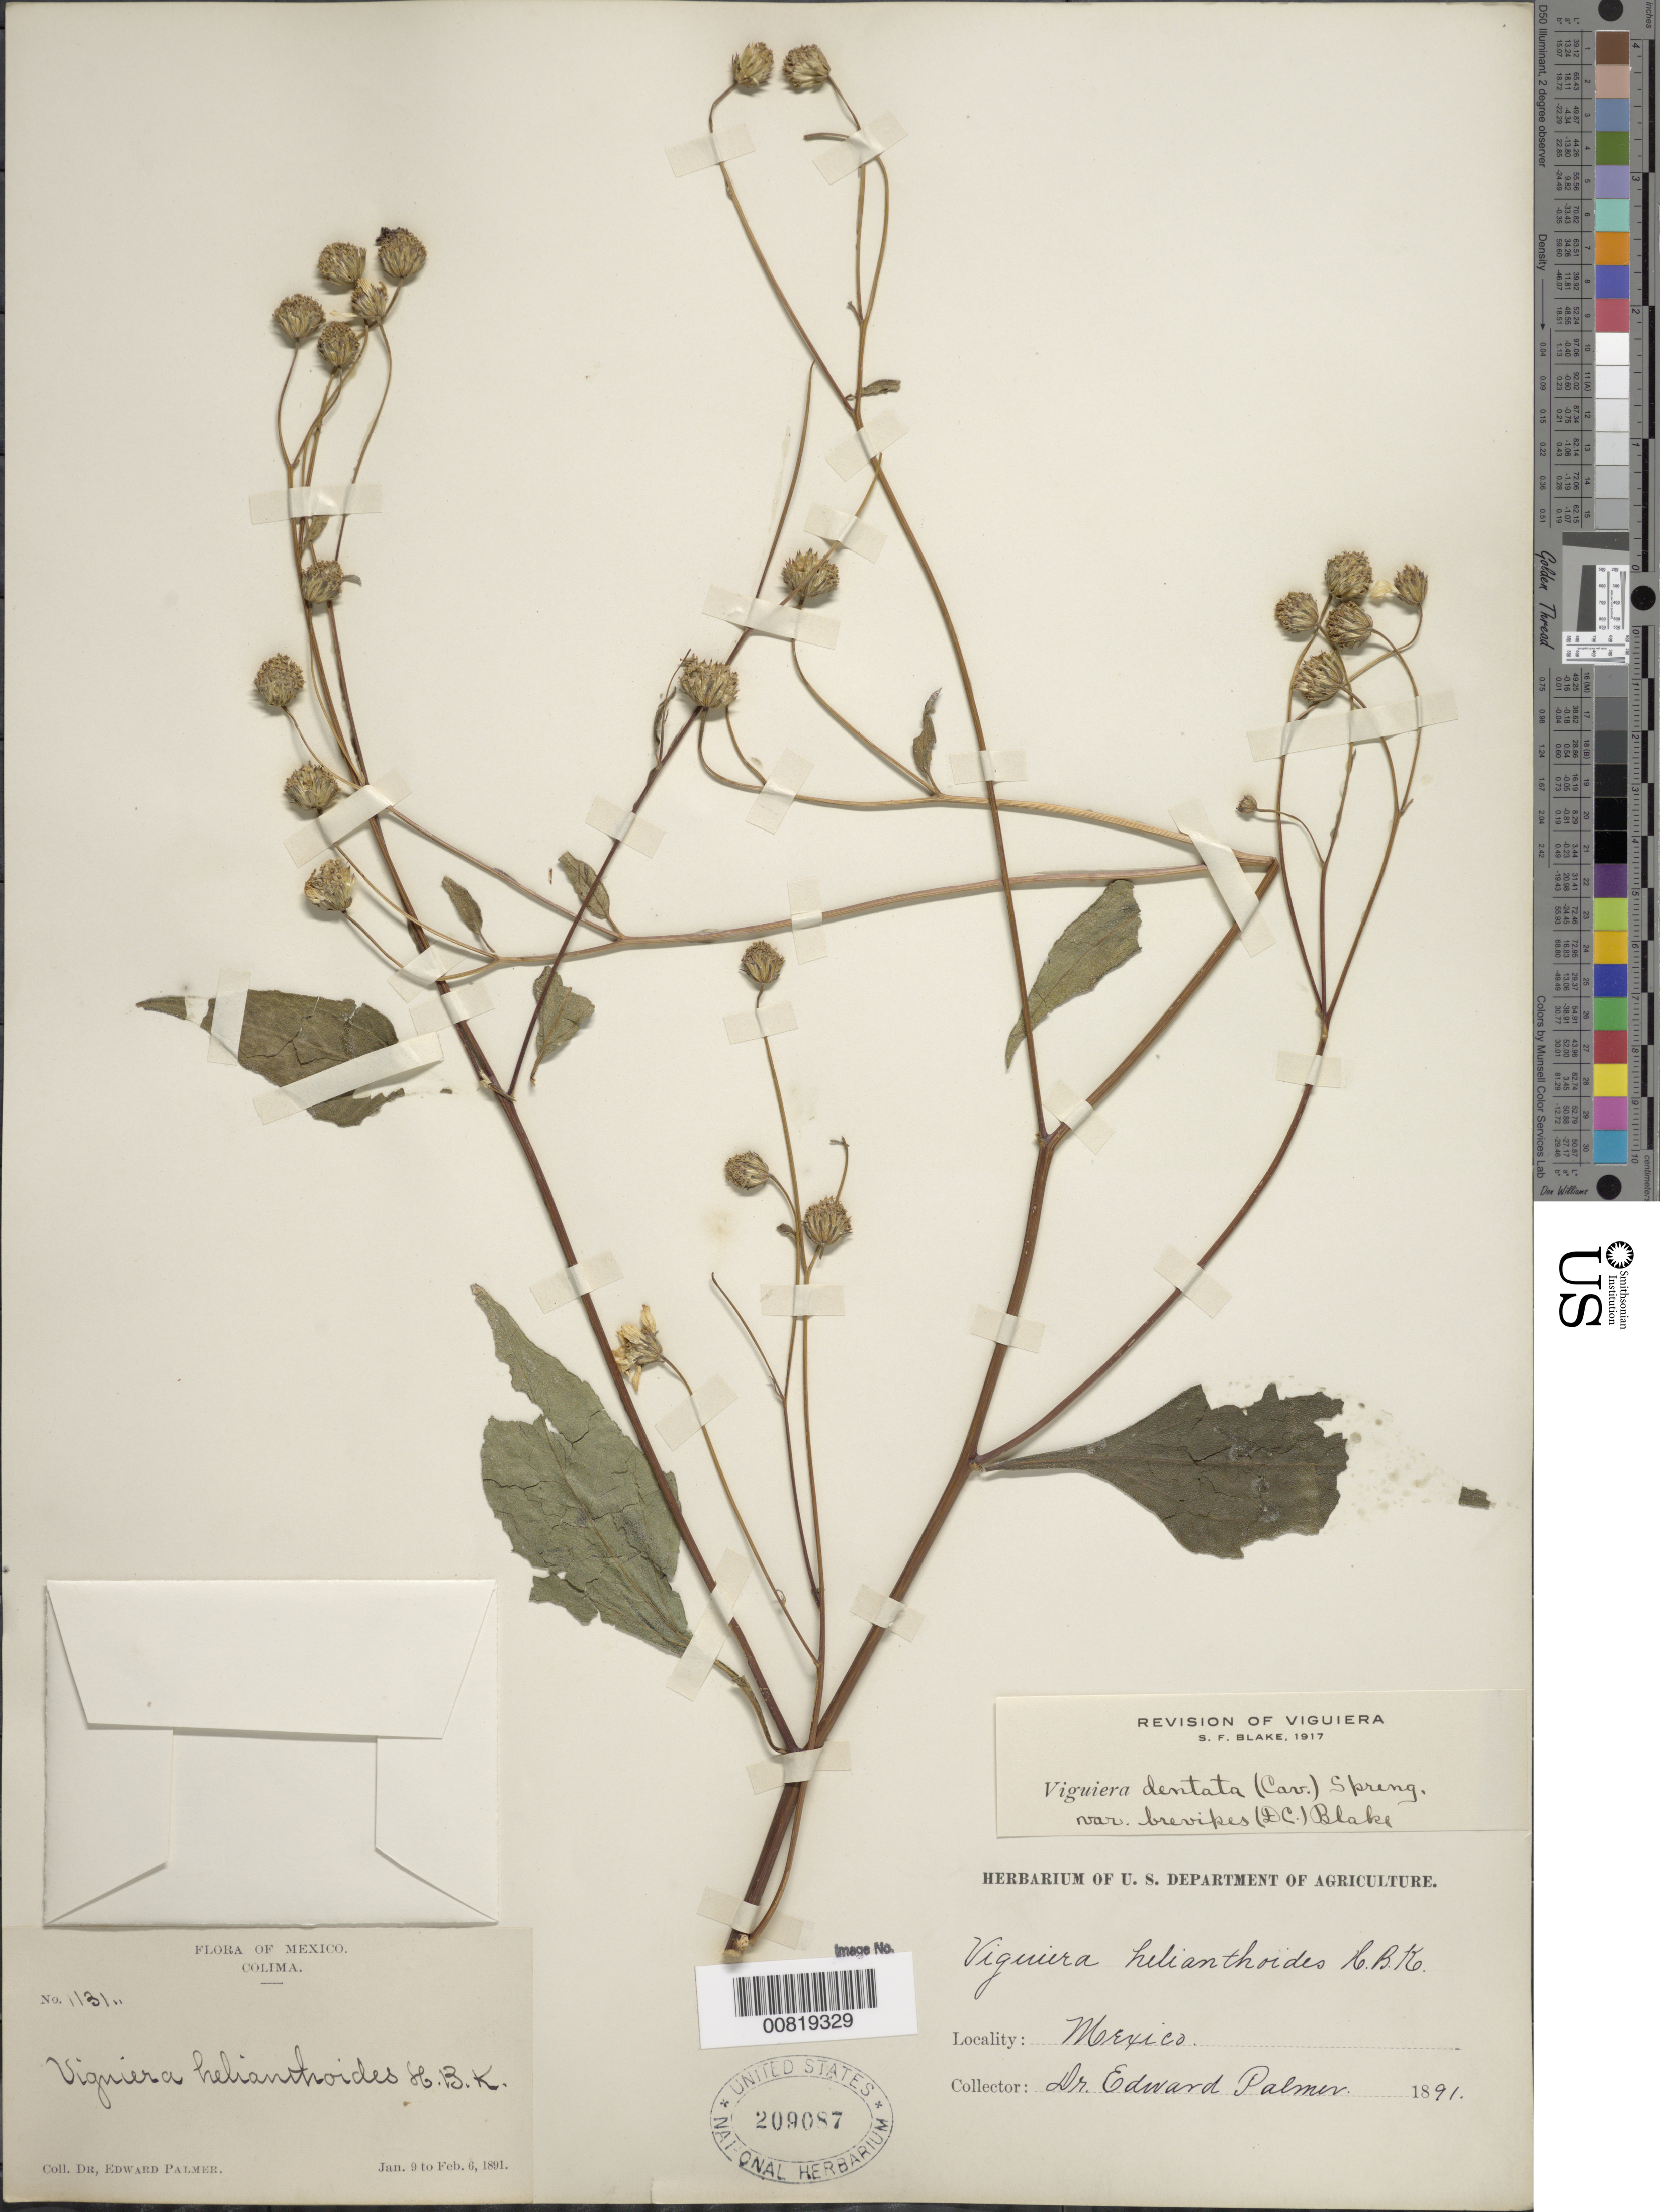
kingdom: Plantae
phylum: Tracheophyta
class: Magnoliopsida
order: Asterales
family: Asteraceae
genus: Viguiera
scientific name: Viguiera dentata var. brevipes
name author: (DC.) S.F. Blake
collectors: E. Palmer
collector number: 1131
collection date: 1891-01-09/1891-02-06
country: Mexico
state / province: Colima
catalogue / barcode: US 209087